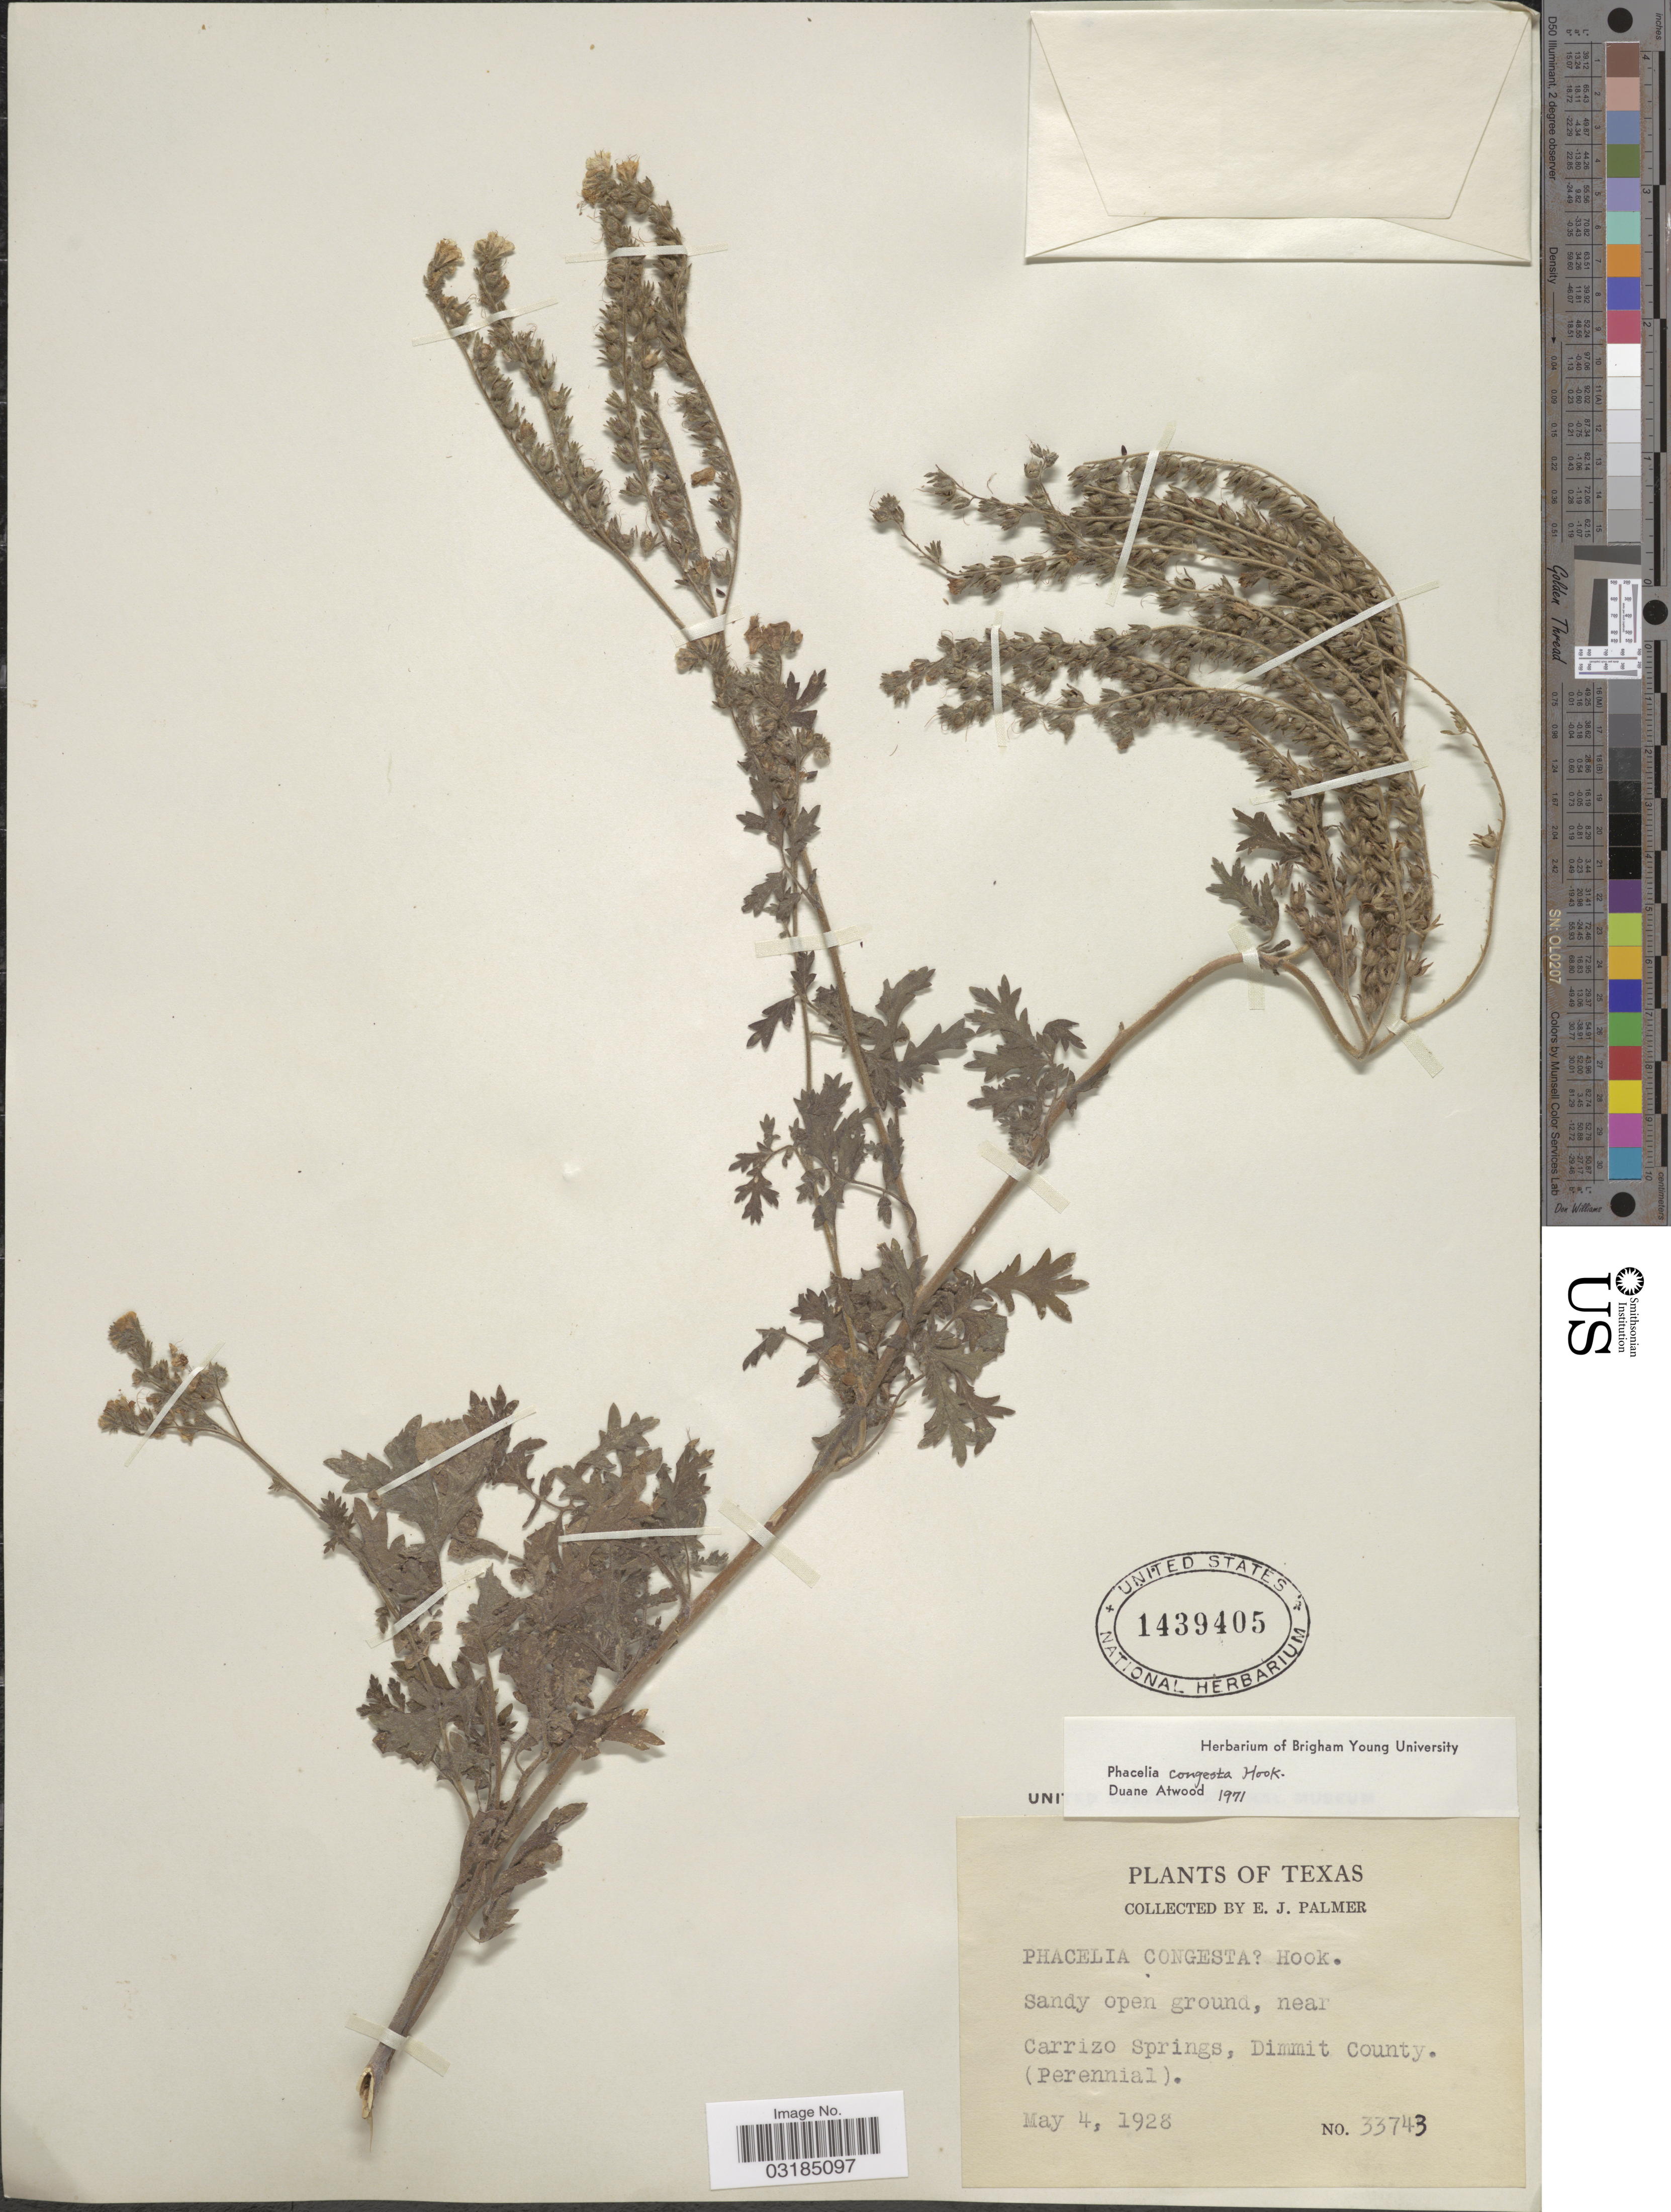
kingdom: Plantae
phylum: Tracheophyta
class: Magnoliopsida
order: Boraginales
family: Hydrophyllaceae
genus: Phacelia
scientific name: Phacelia congesta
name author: Hook.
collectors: E. J. Palmer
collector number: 33743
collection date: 1928-05-04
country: United States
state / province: Texas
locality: Near Carrizo Springs, Dimmit County.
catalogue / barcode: US 1439405